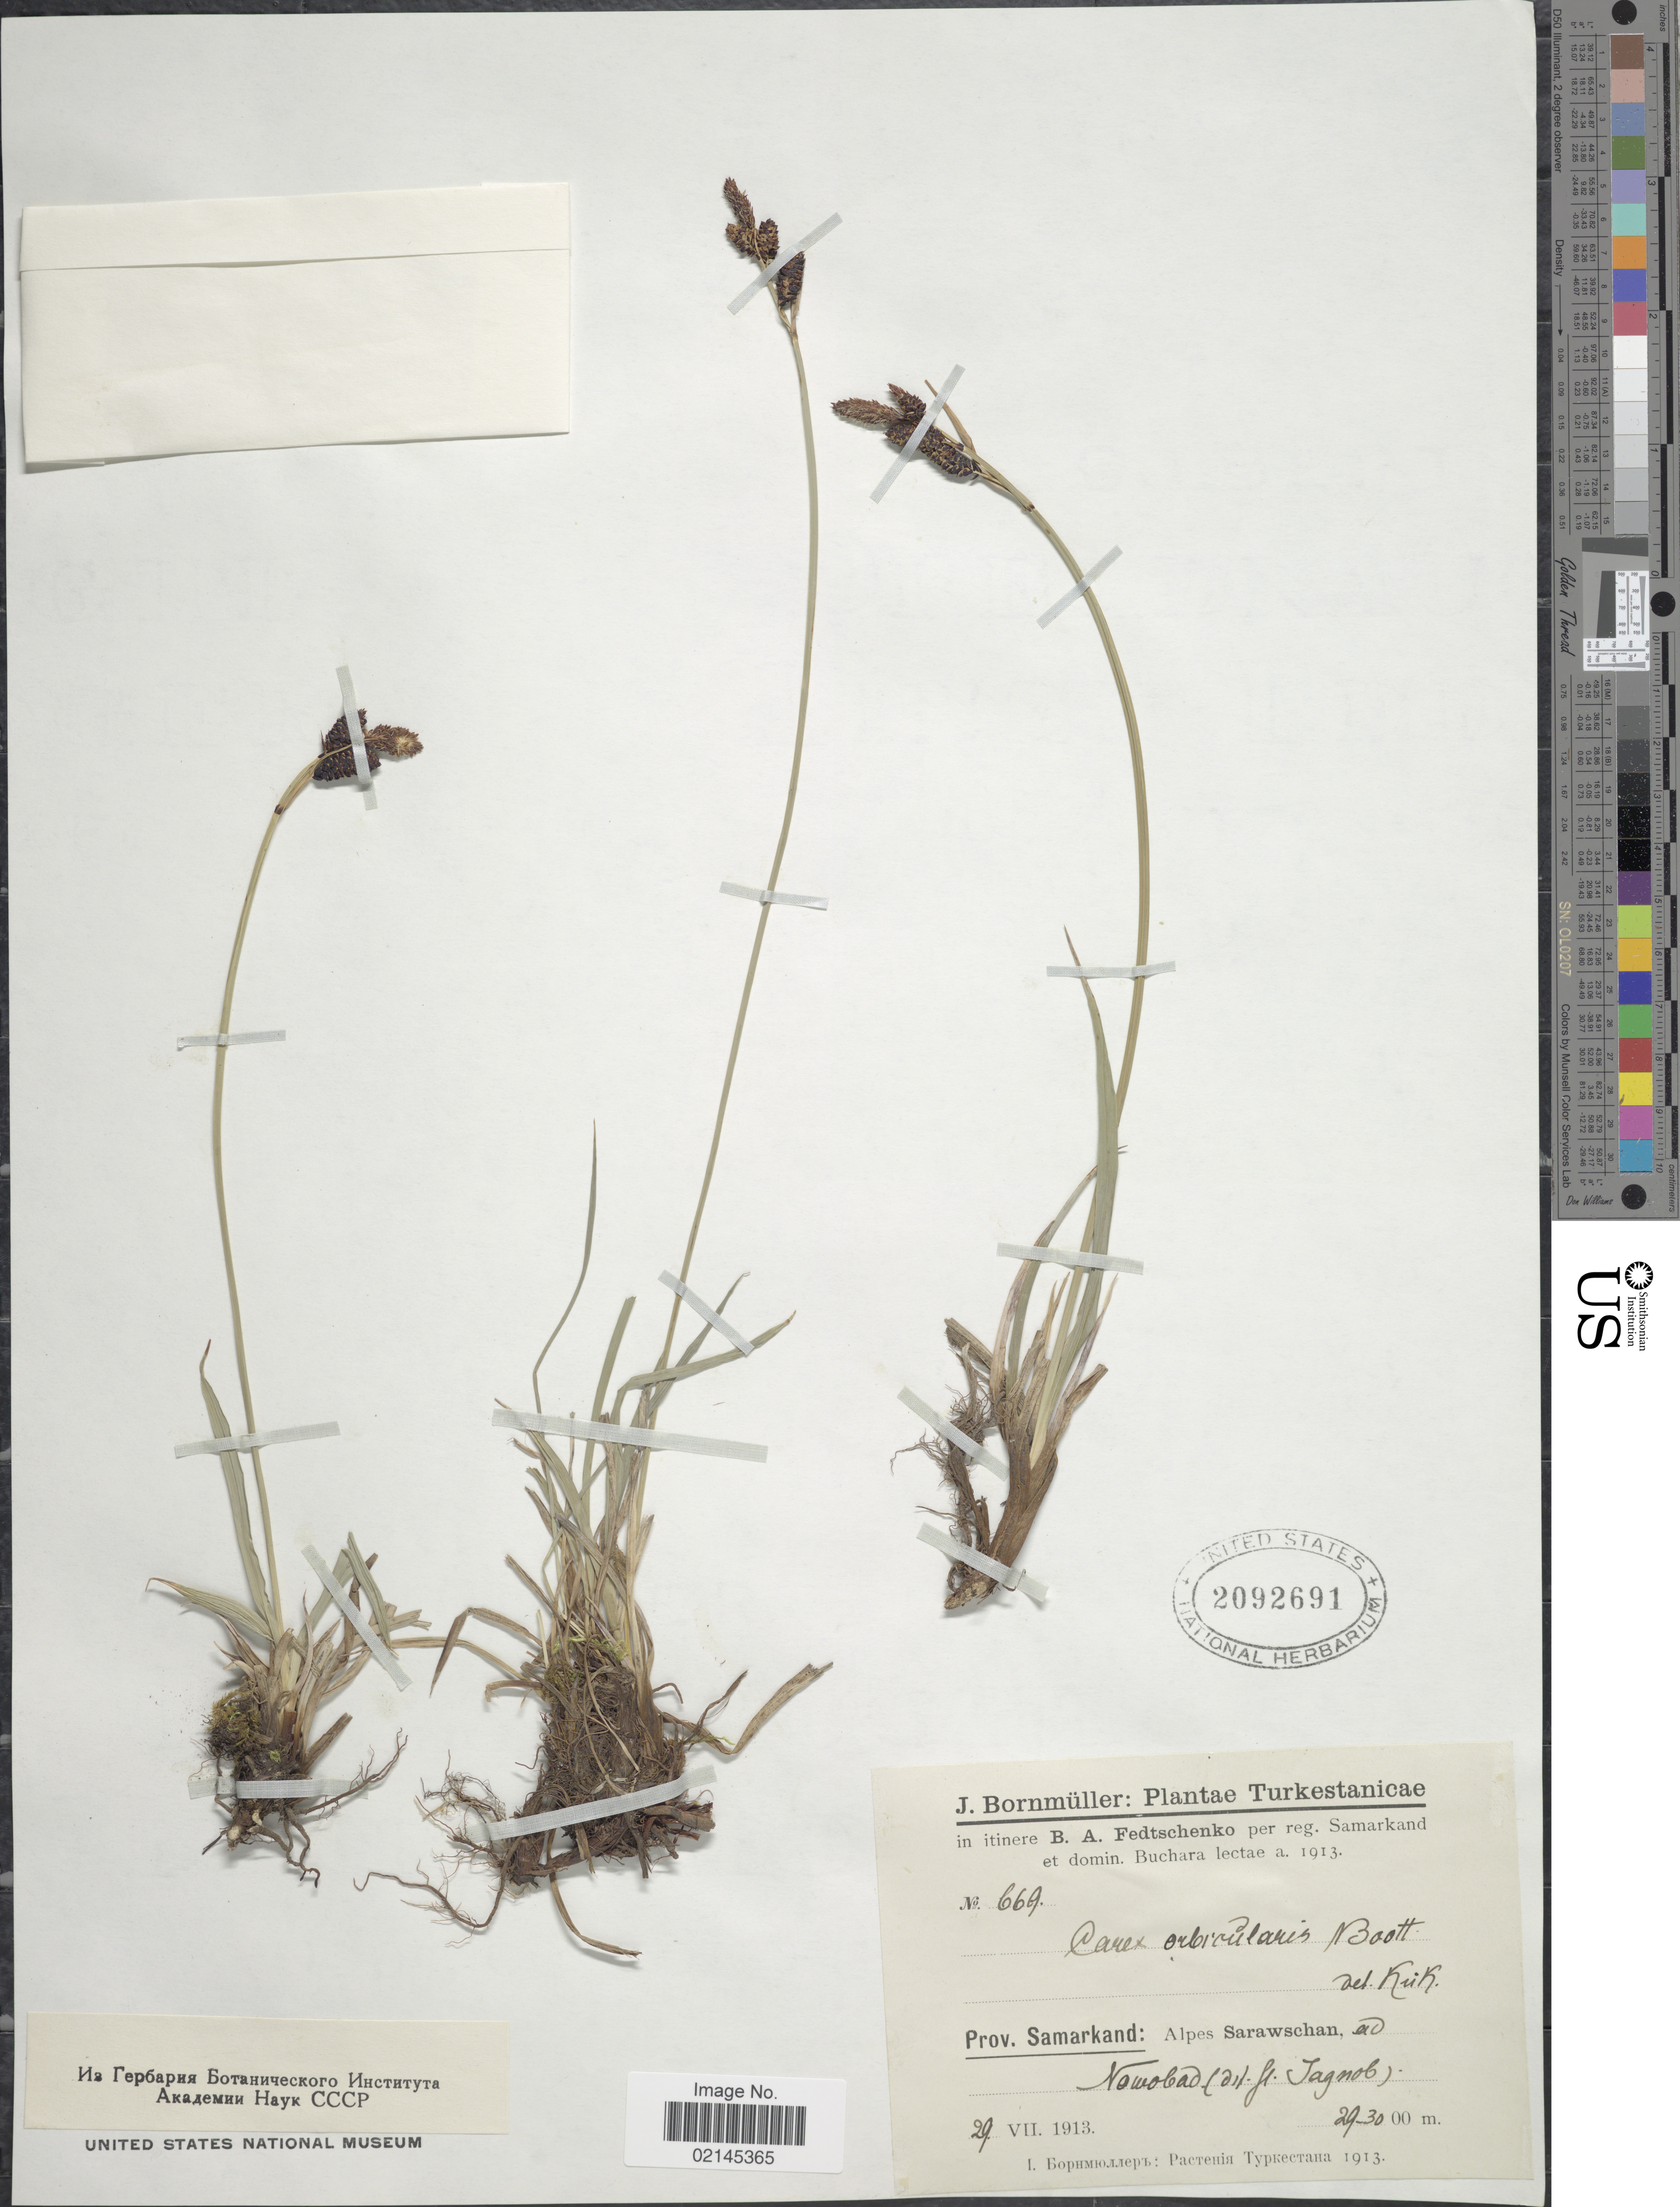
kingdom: Plantae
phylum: Tracheophyta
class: Liliopsida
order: Poales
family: Cyperaceae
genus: Carex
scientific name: Carex orbicularis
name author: Boott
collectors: B. A. Fedtschenko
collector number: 669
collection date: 1913-07-29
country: Uzbekistan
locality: Turkestanicae, Prov. Samarkand, Alpes Sarawschan, ad Nowobad ( [illegible text]Tagnol) [interpreted]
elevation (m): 2930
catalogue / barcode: US 2092691